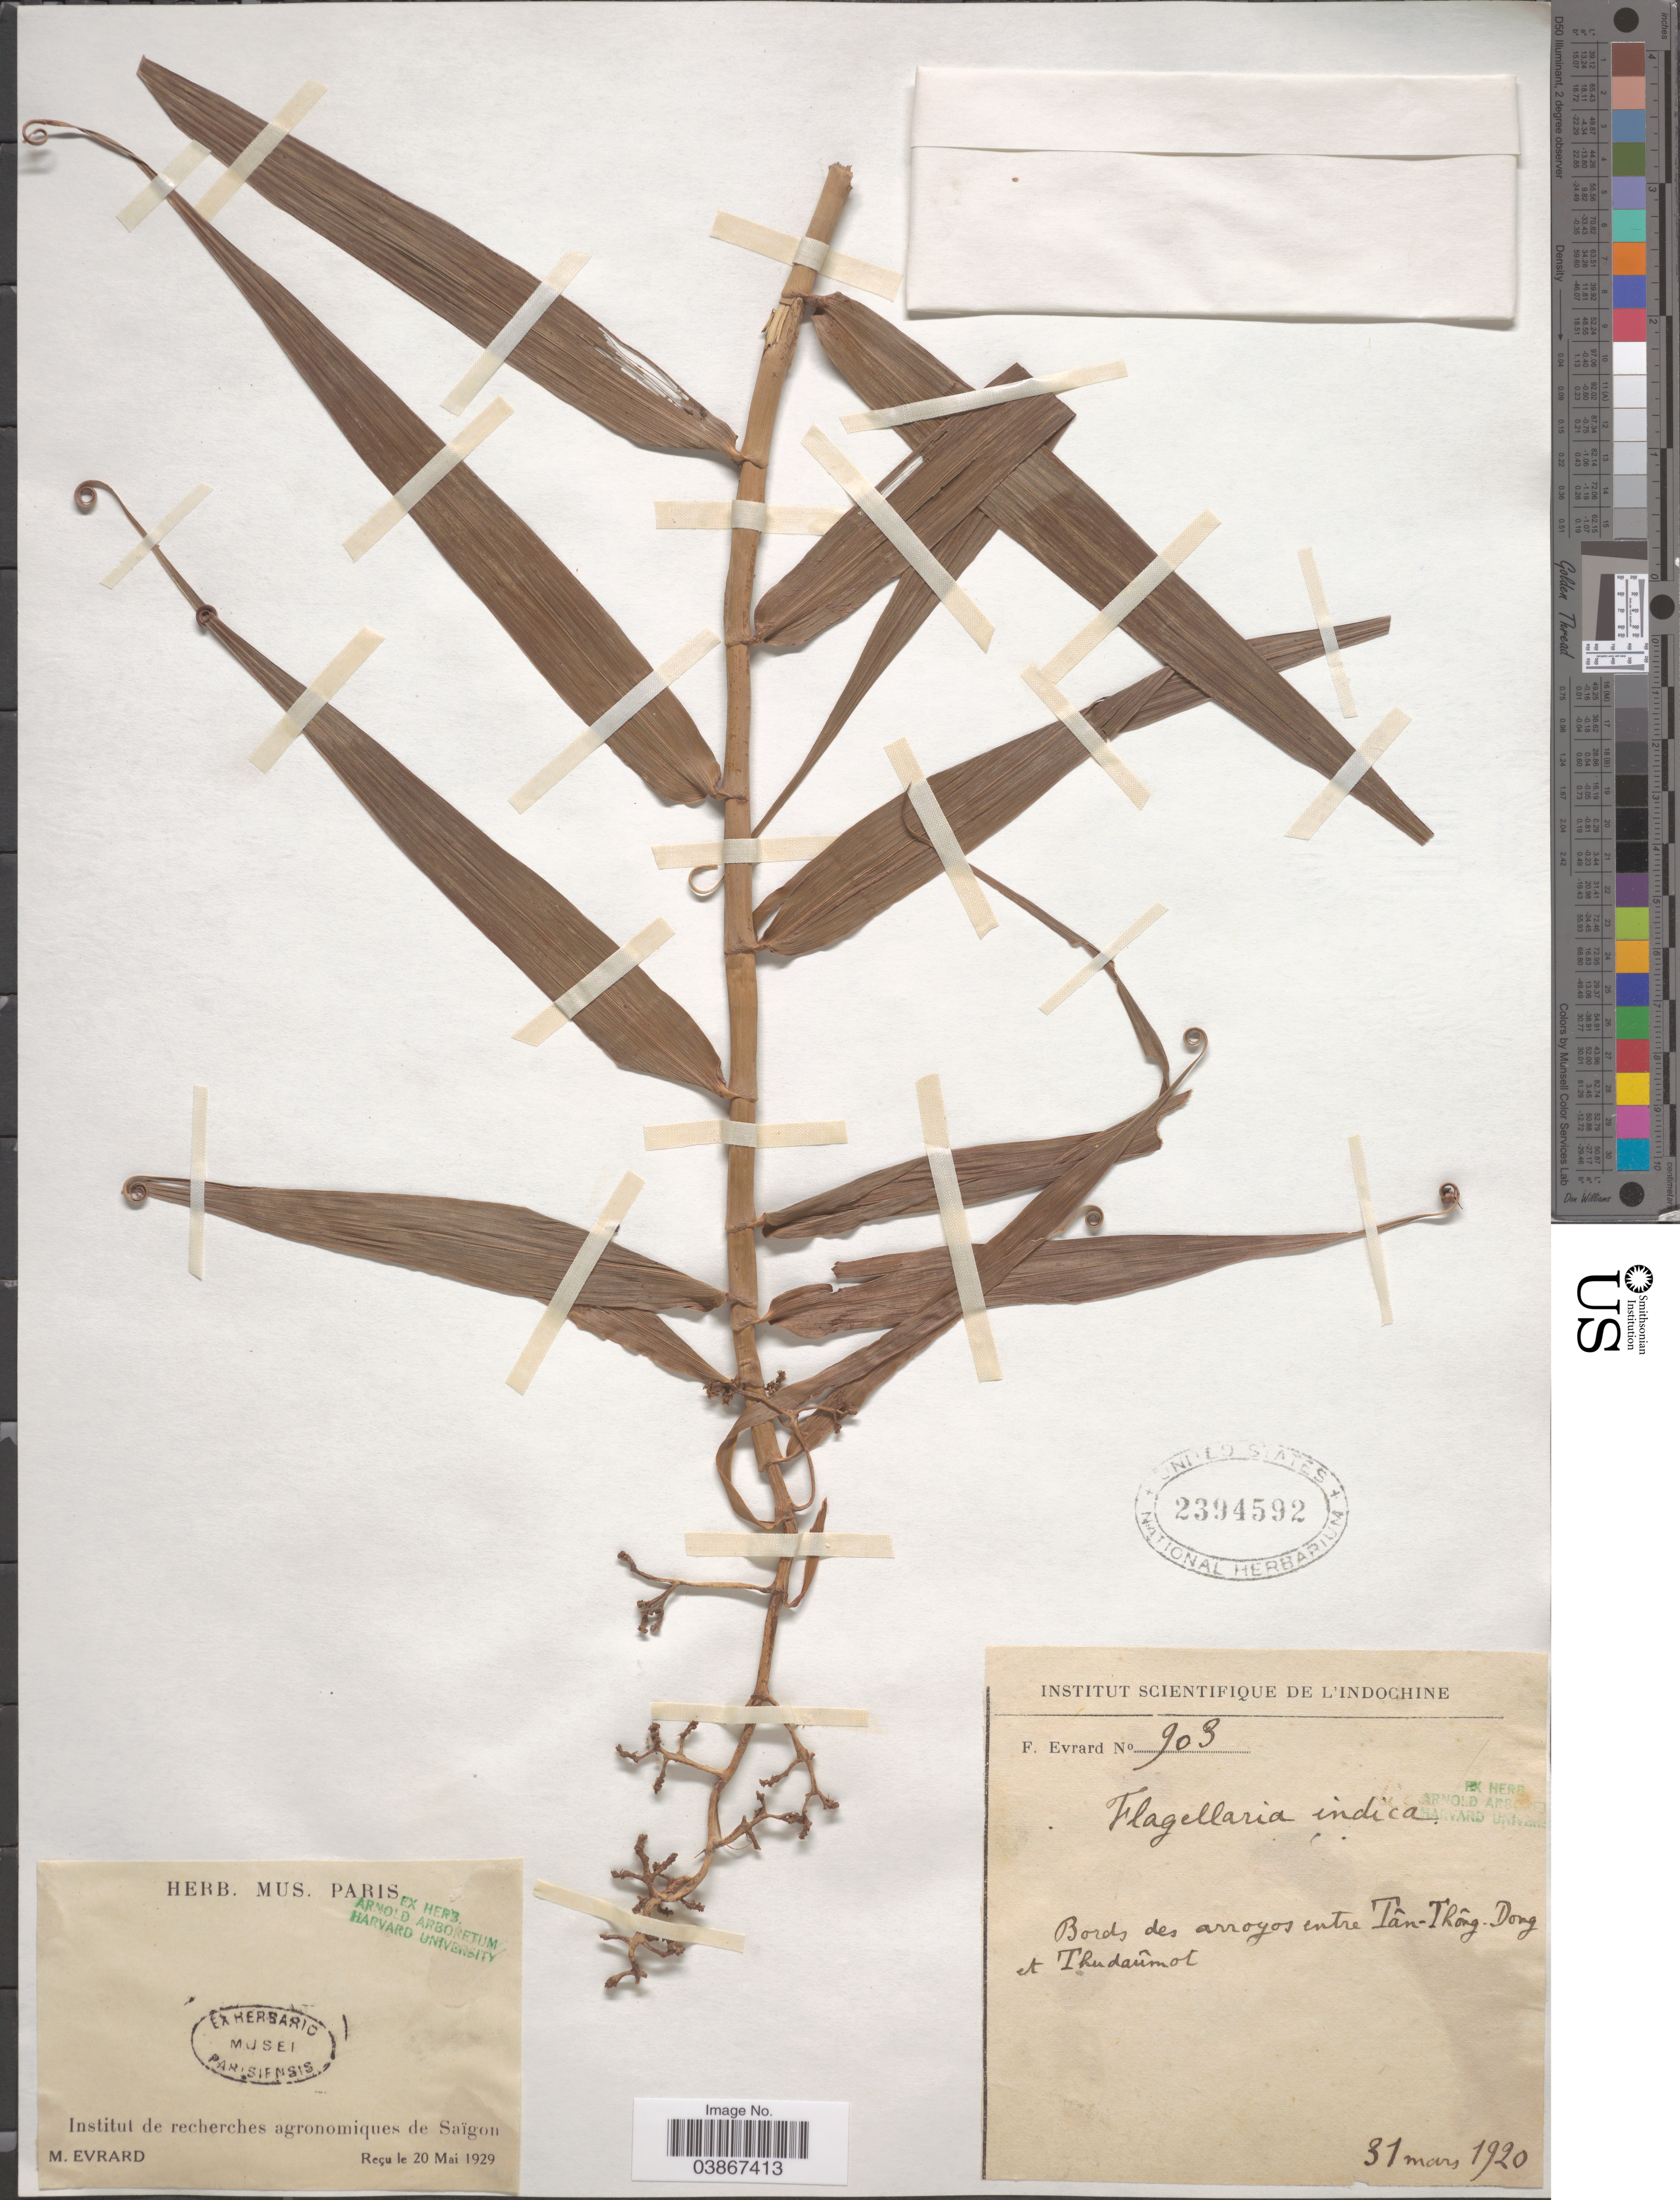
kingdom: Plantae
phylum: Tracheophyta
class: Liliopsida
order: Poales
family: Flagellariaceae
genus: Flagellaria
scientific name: Flagellaria indica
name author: L.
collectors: F. Evrard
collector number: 903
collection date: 1920-03-31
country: Vietnam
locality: L'Indochine. Bords des arroyos entre Tân-Thông-Dong et Thudaûmot.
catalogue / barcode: US 2394592